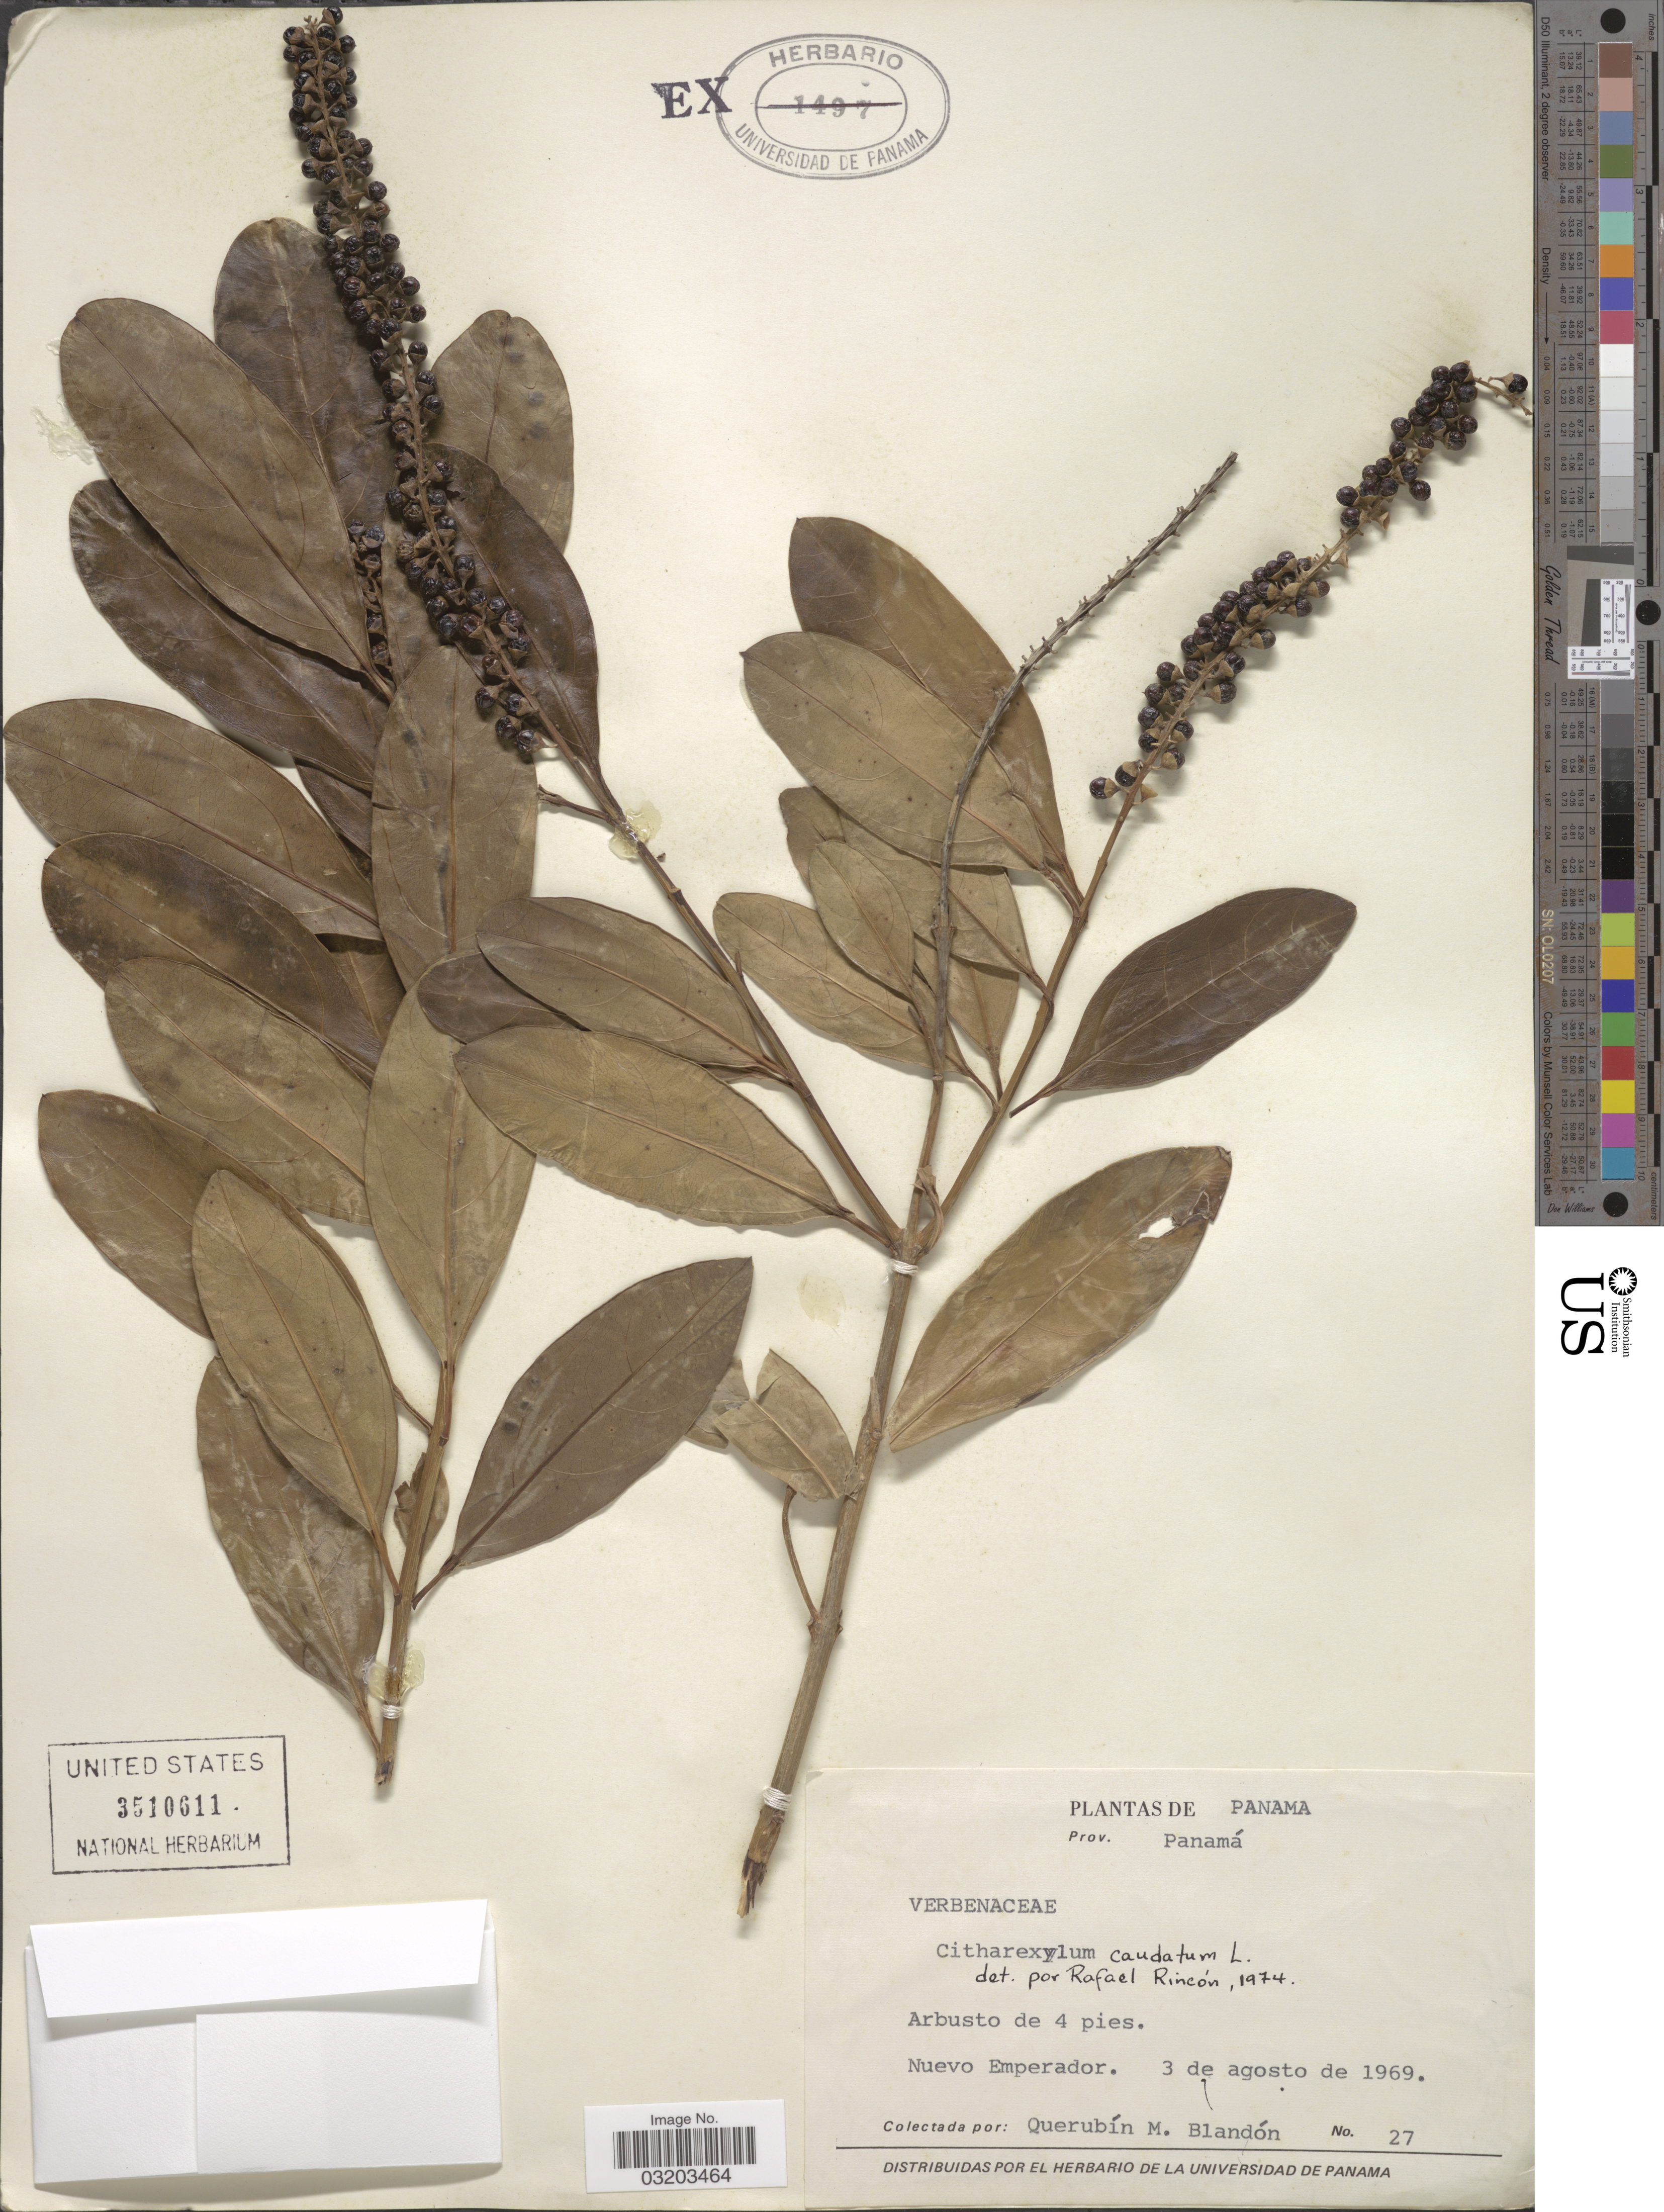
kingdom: Plantae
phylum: Tracheophyta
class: Magnoliopsida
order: Lamiales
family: Verbenaceae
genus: Citharexylum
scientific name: Citharexylum caudatum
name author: L.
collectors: Q. Blandon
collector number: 27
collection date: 1969-08-03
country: Panama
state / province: Panamá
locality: Nueva Emperador.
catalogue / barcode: US 3510611